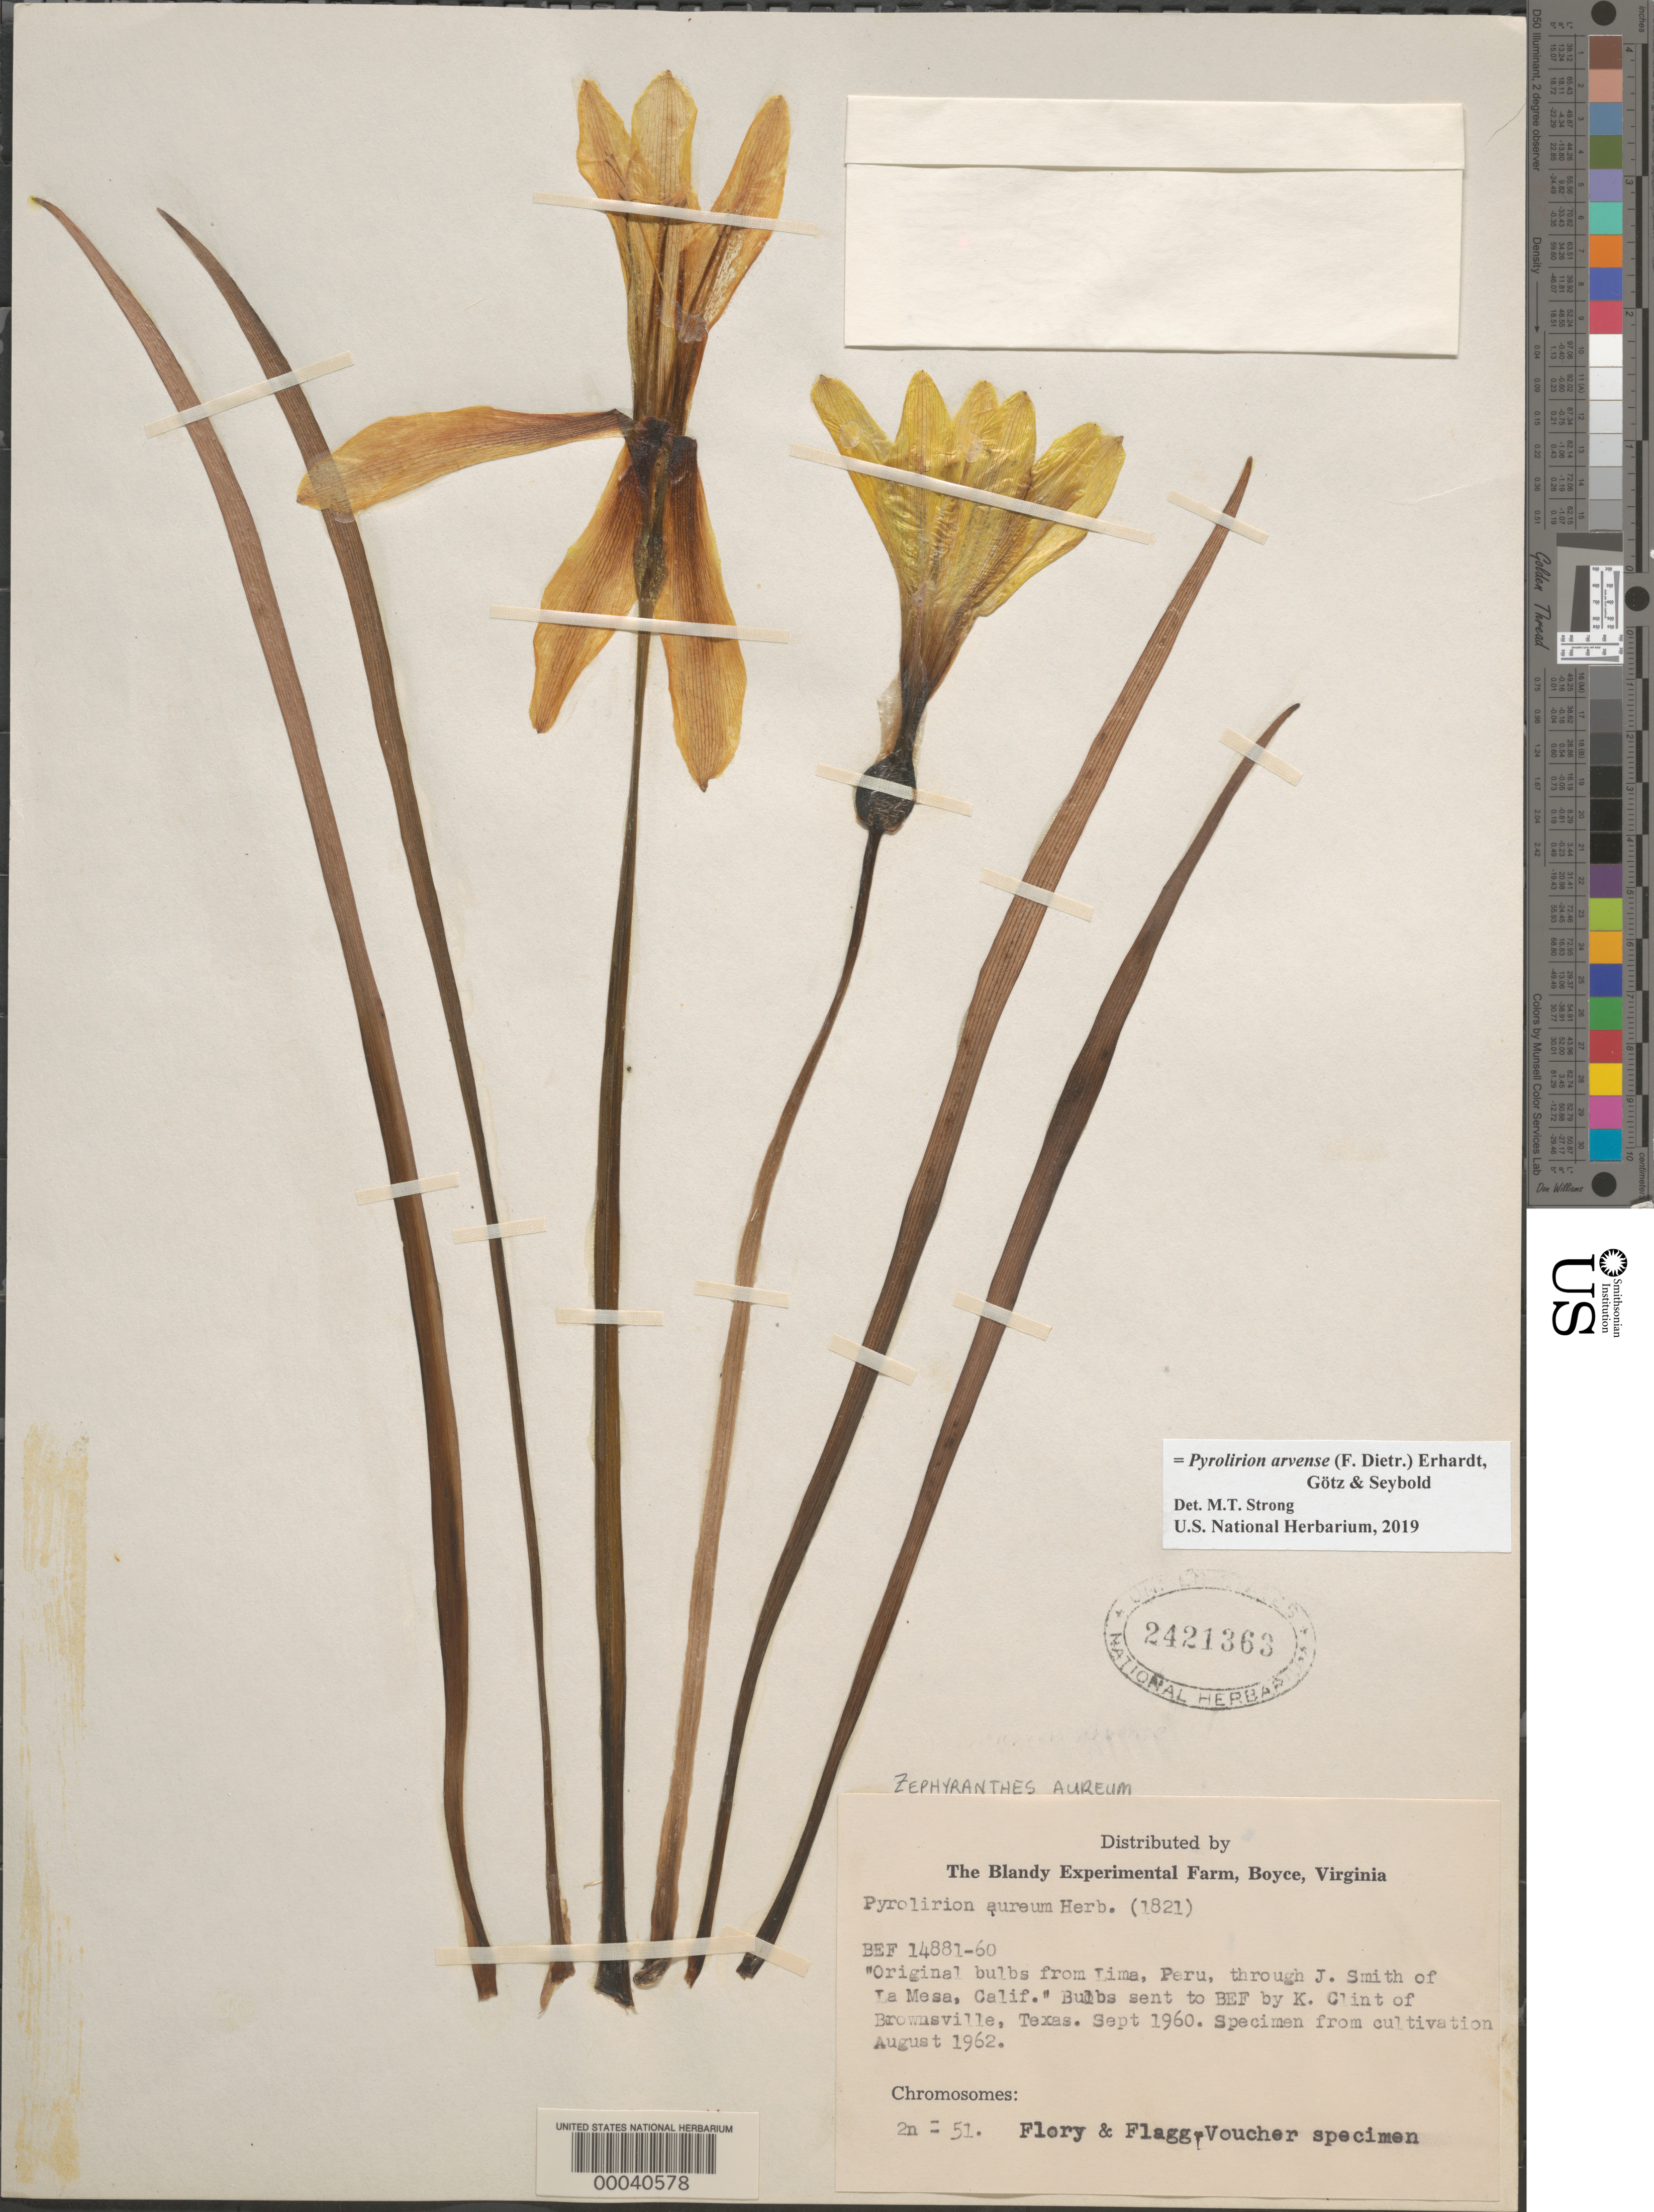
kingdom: Plantae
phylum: Tracheophyta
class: Liliopsida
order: Asparagales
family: Amaryllidaceae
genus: Pyrolirion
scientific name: Pyrolirion arvense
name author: (F. Dietr.) Erhardt et al.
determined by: Strong, Mark T., (BOT), Smithsonian Institution - National Museum of Natural History (UNITED STATES)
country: Peru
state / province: Lima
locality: Lima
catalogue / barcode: US 2421363-2